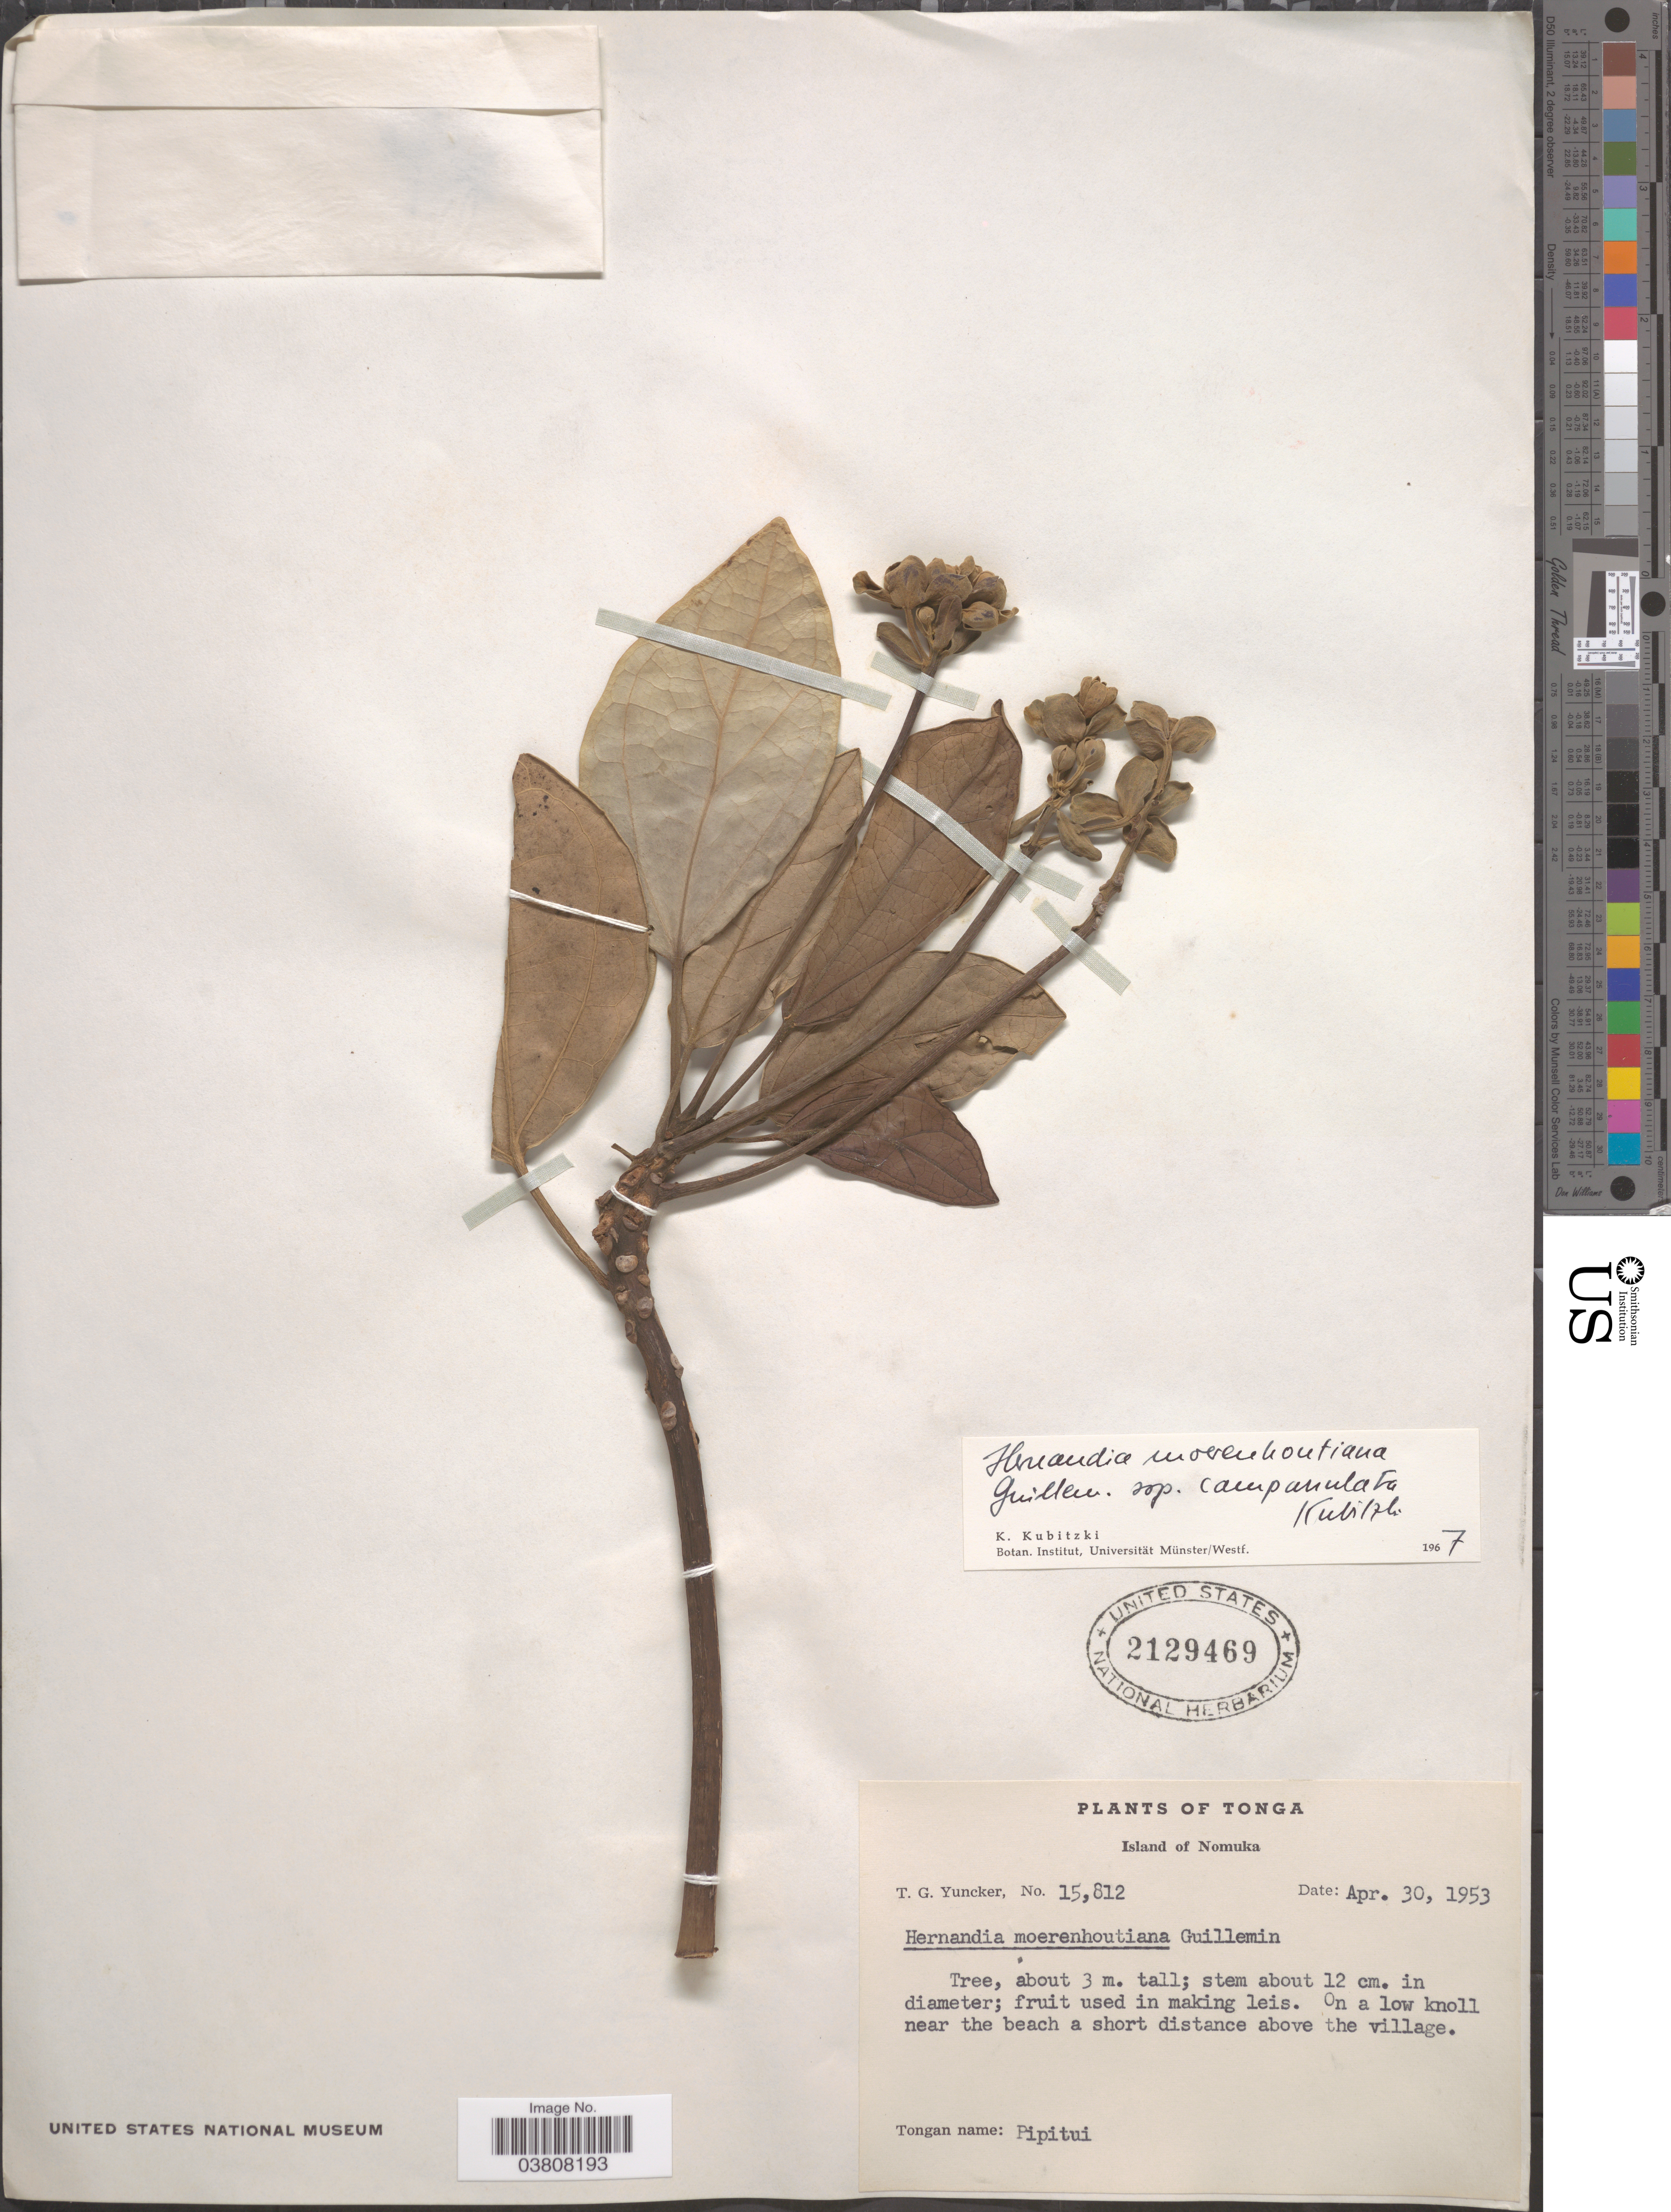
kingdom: Plantae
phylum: Tracheophyta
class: Magnoliopsida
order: Laurales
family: Hernandiaceae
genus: Hernandia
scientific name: Hernandia moerenhoutiana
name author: Guill.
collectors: T. G. Yuncker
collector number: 15812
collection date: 1953-04-30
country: Tonga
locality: Island of Nomuka. On a low knoll near the beach a short distance above the village.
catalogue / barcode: US 2129469